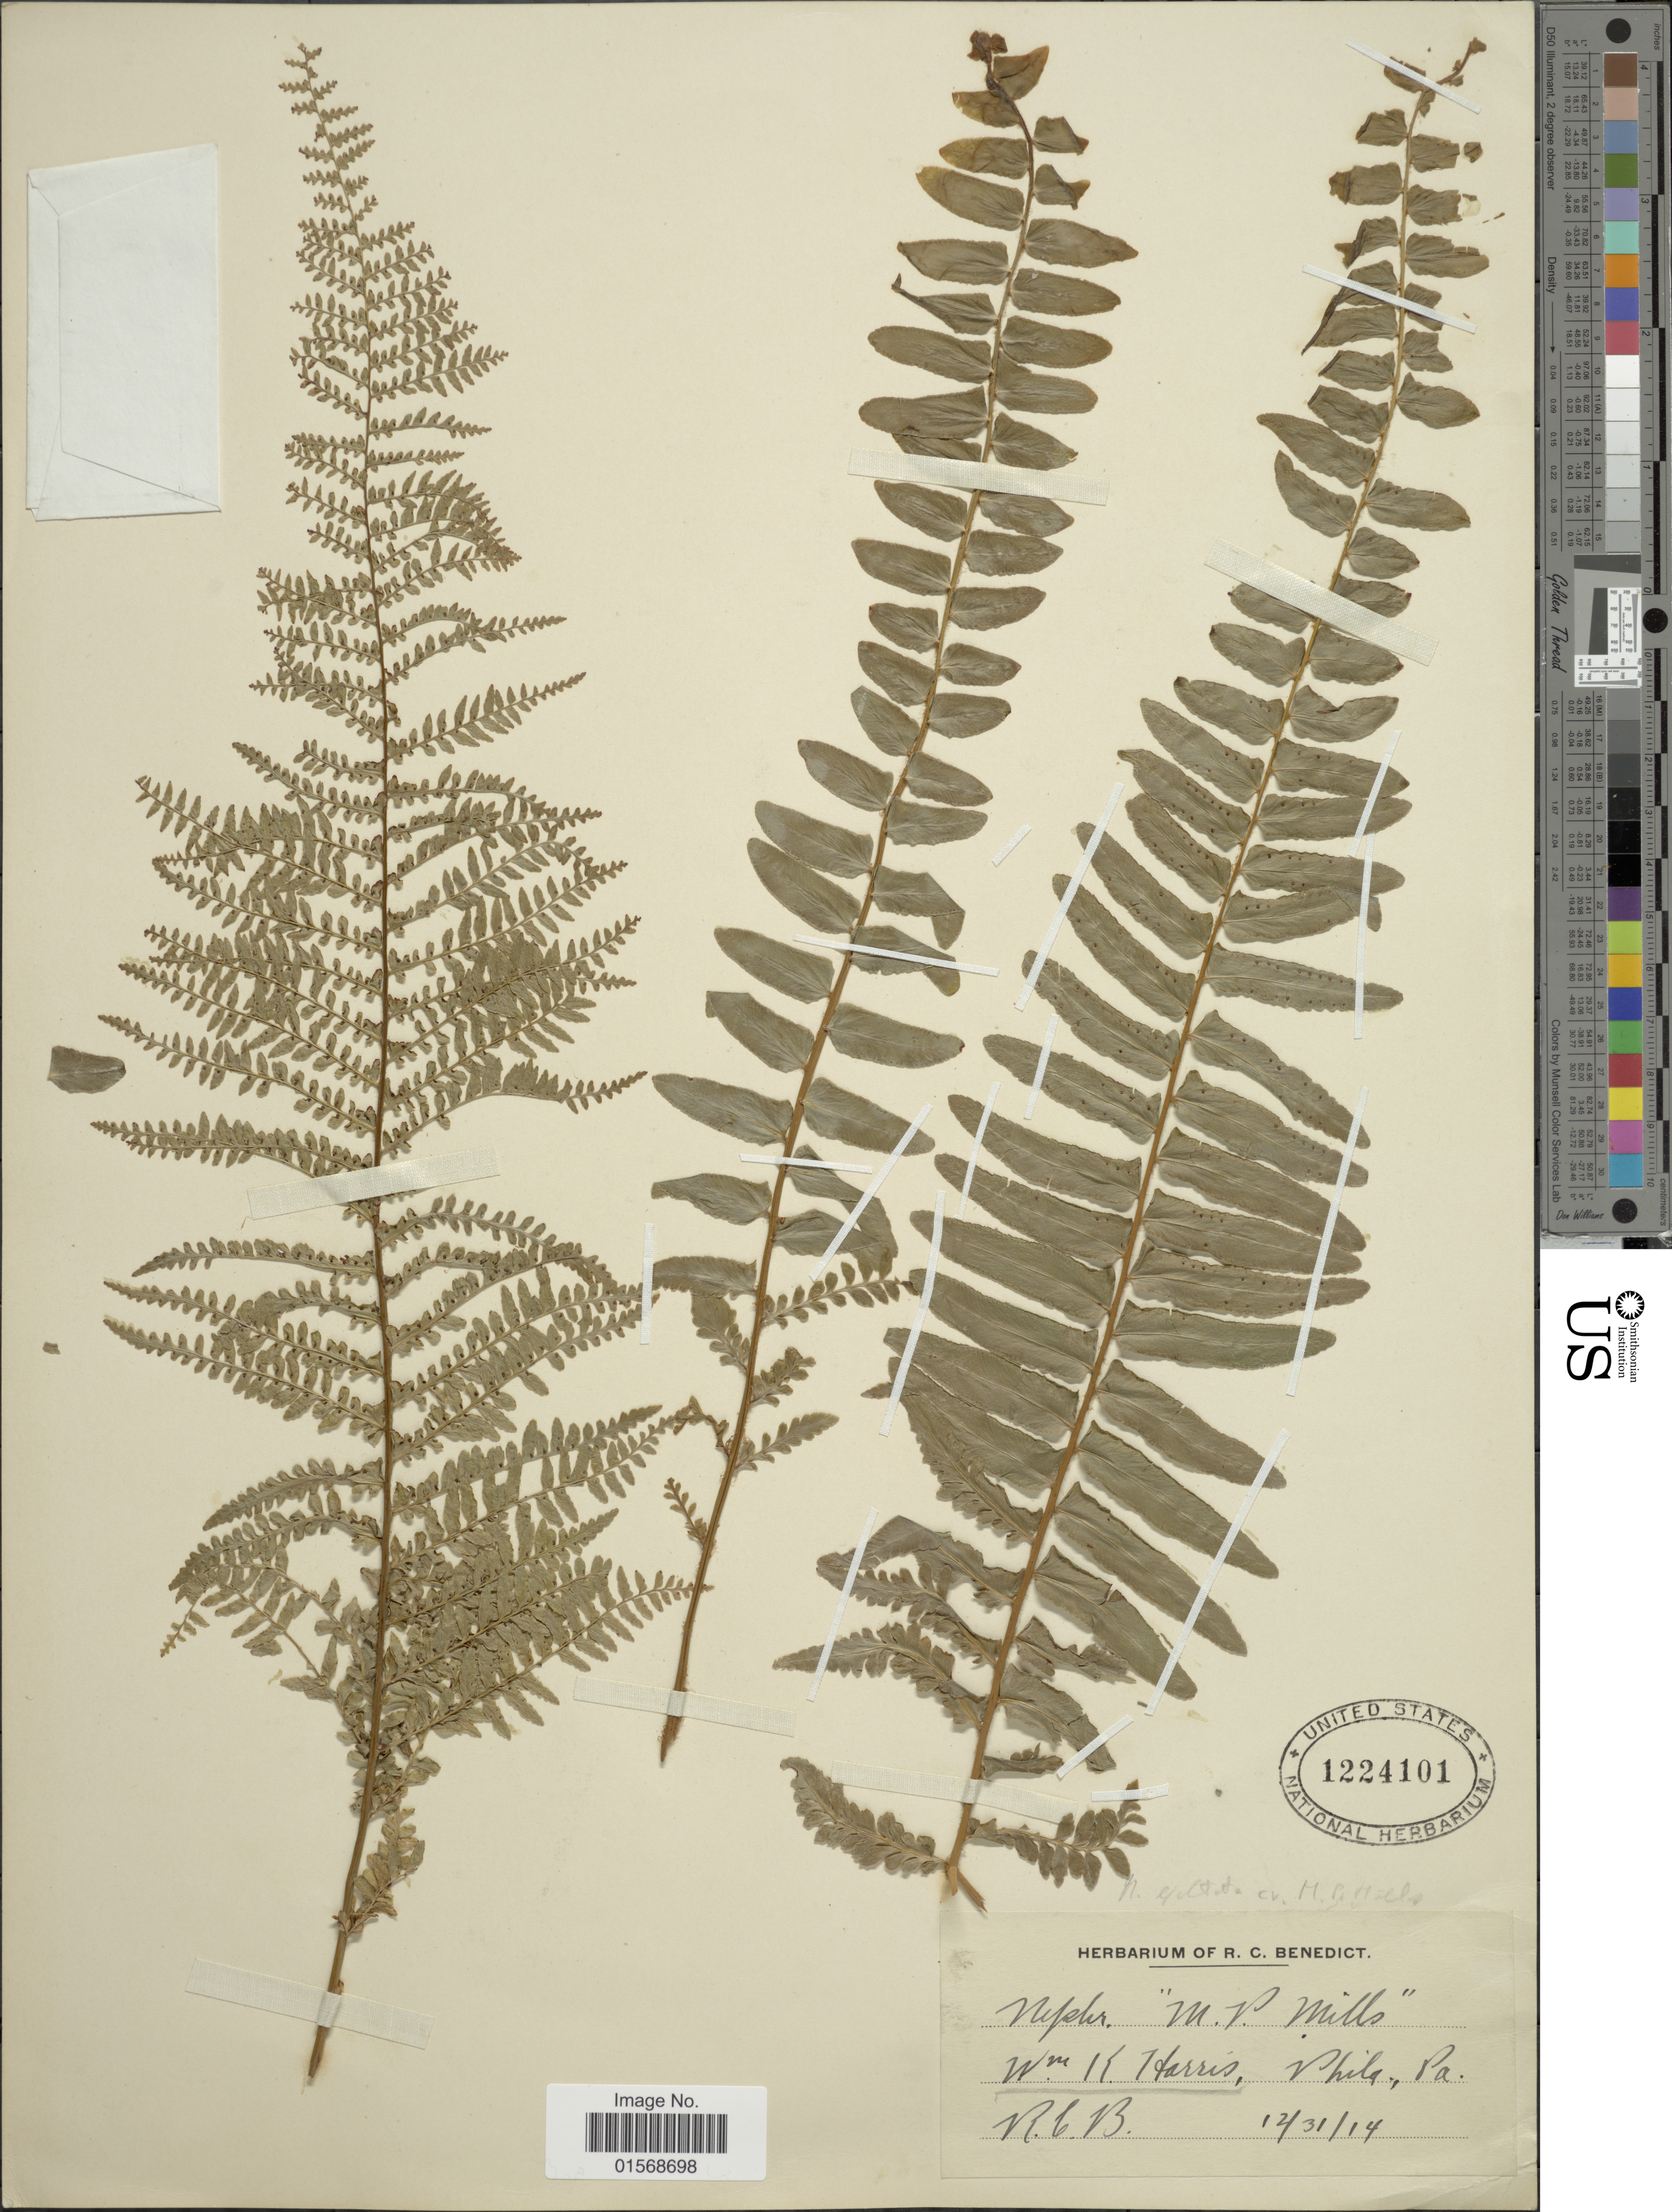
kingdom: Plantae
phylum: Tracheophyta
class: Polypodiopsida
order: Polypodiales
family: Nephrolepidaceae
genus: Nephrolepis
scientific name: Nephrolepis 'Mills'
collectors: R. C. Benedict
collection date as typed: Transcribed d/m/y: 31/12/14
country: United States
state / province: Pennsylvania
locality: Phila.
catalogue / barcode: US 1224101